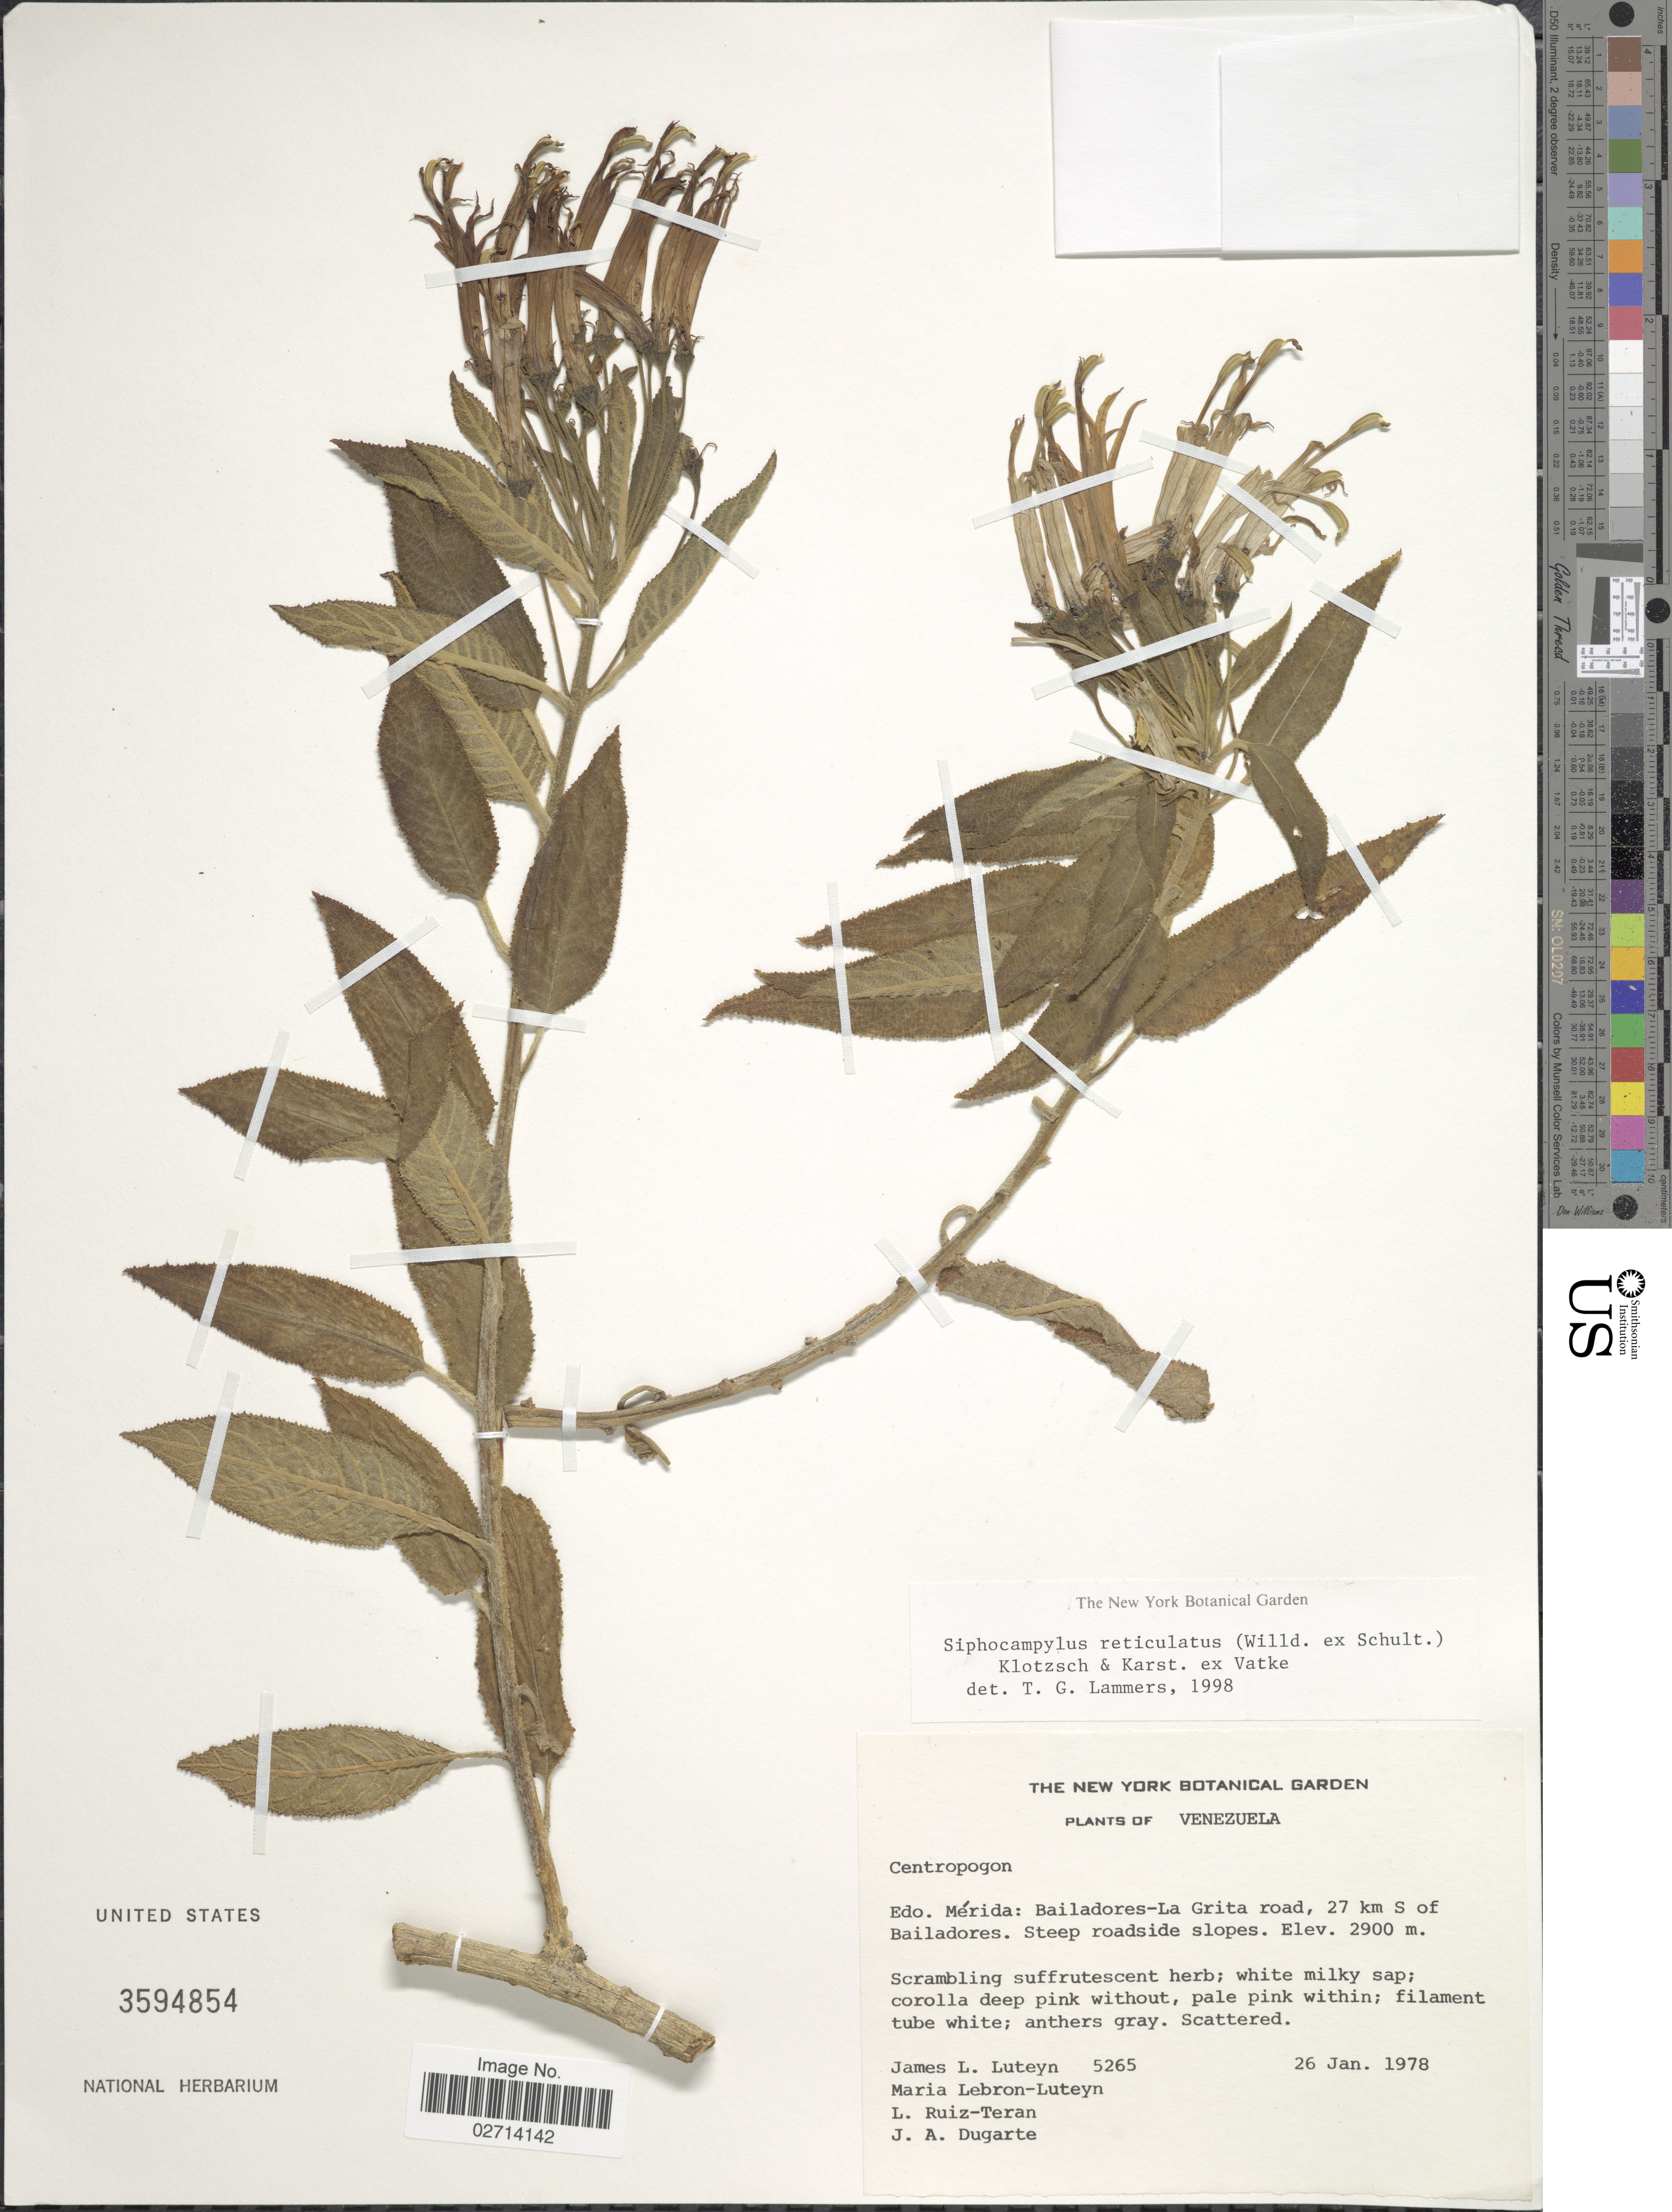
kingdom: Plantae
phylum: Tracheophyta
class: Magnoliopsida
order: Asterales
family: Campanulaceae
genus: Siphocampylus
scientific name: Siphocampylus reticulatus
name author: (Willd. ex Schult. & Roem.) Klotzsch & H. Karst. ex Vatke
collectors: J. L. Luteyn, M. L. Lebrón-Luteyn, L. E. Ruíz-Terán & J. Dugarte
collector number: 5265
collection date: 1978-01-26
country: Venezuela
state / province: Mérida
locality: Bailadores-La Grita road, 27 km S of Bailadores, steep roadside slopes.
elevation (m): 2900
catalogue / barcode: US 3594854